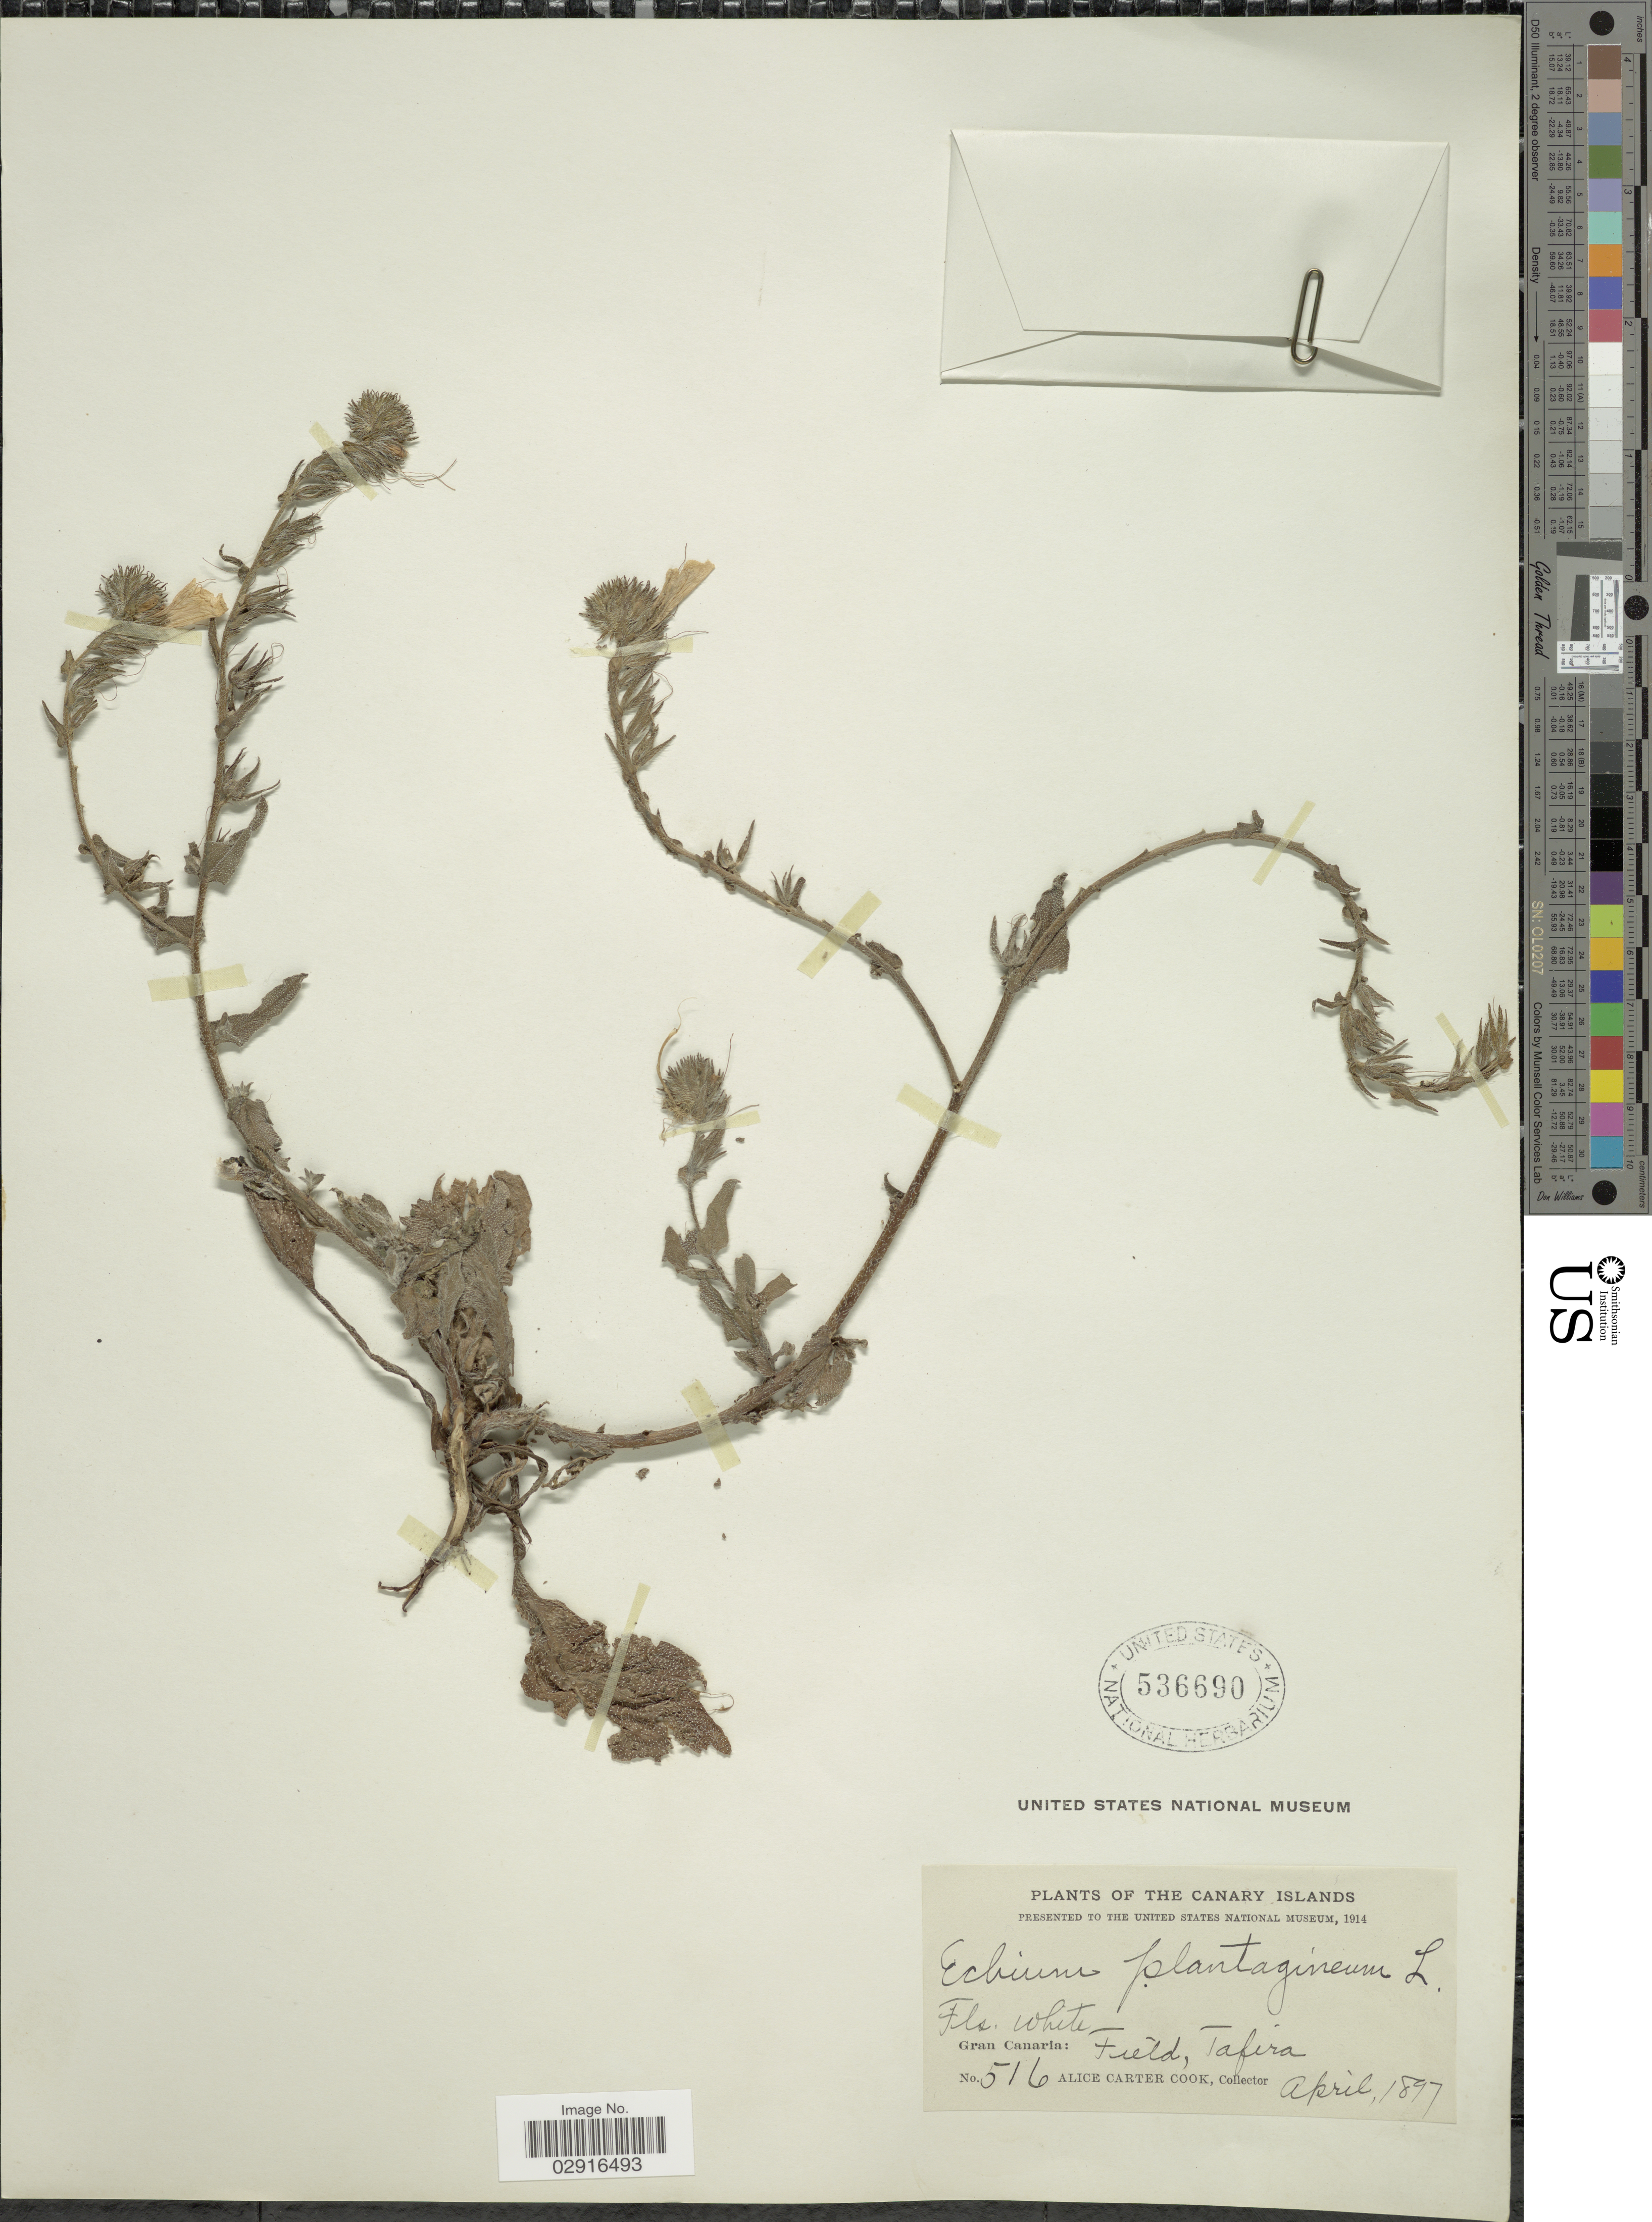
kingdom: Plantae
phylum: Tracheophyta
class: Magnoliopsida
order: Boraginales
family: Boraginaceae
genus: Echium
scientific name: Echium plantagineum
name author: L.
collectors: Alice C. Cook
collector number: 516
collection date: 1897-04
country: Spain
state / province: Canarias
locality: The Canary Islands. Gran Canaria: Field, Tafira.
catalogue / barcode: US 536690